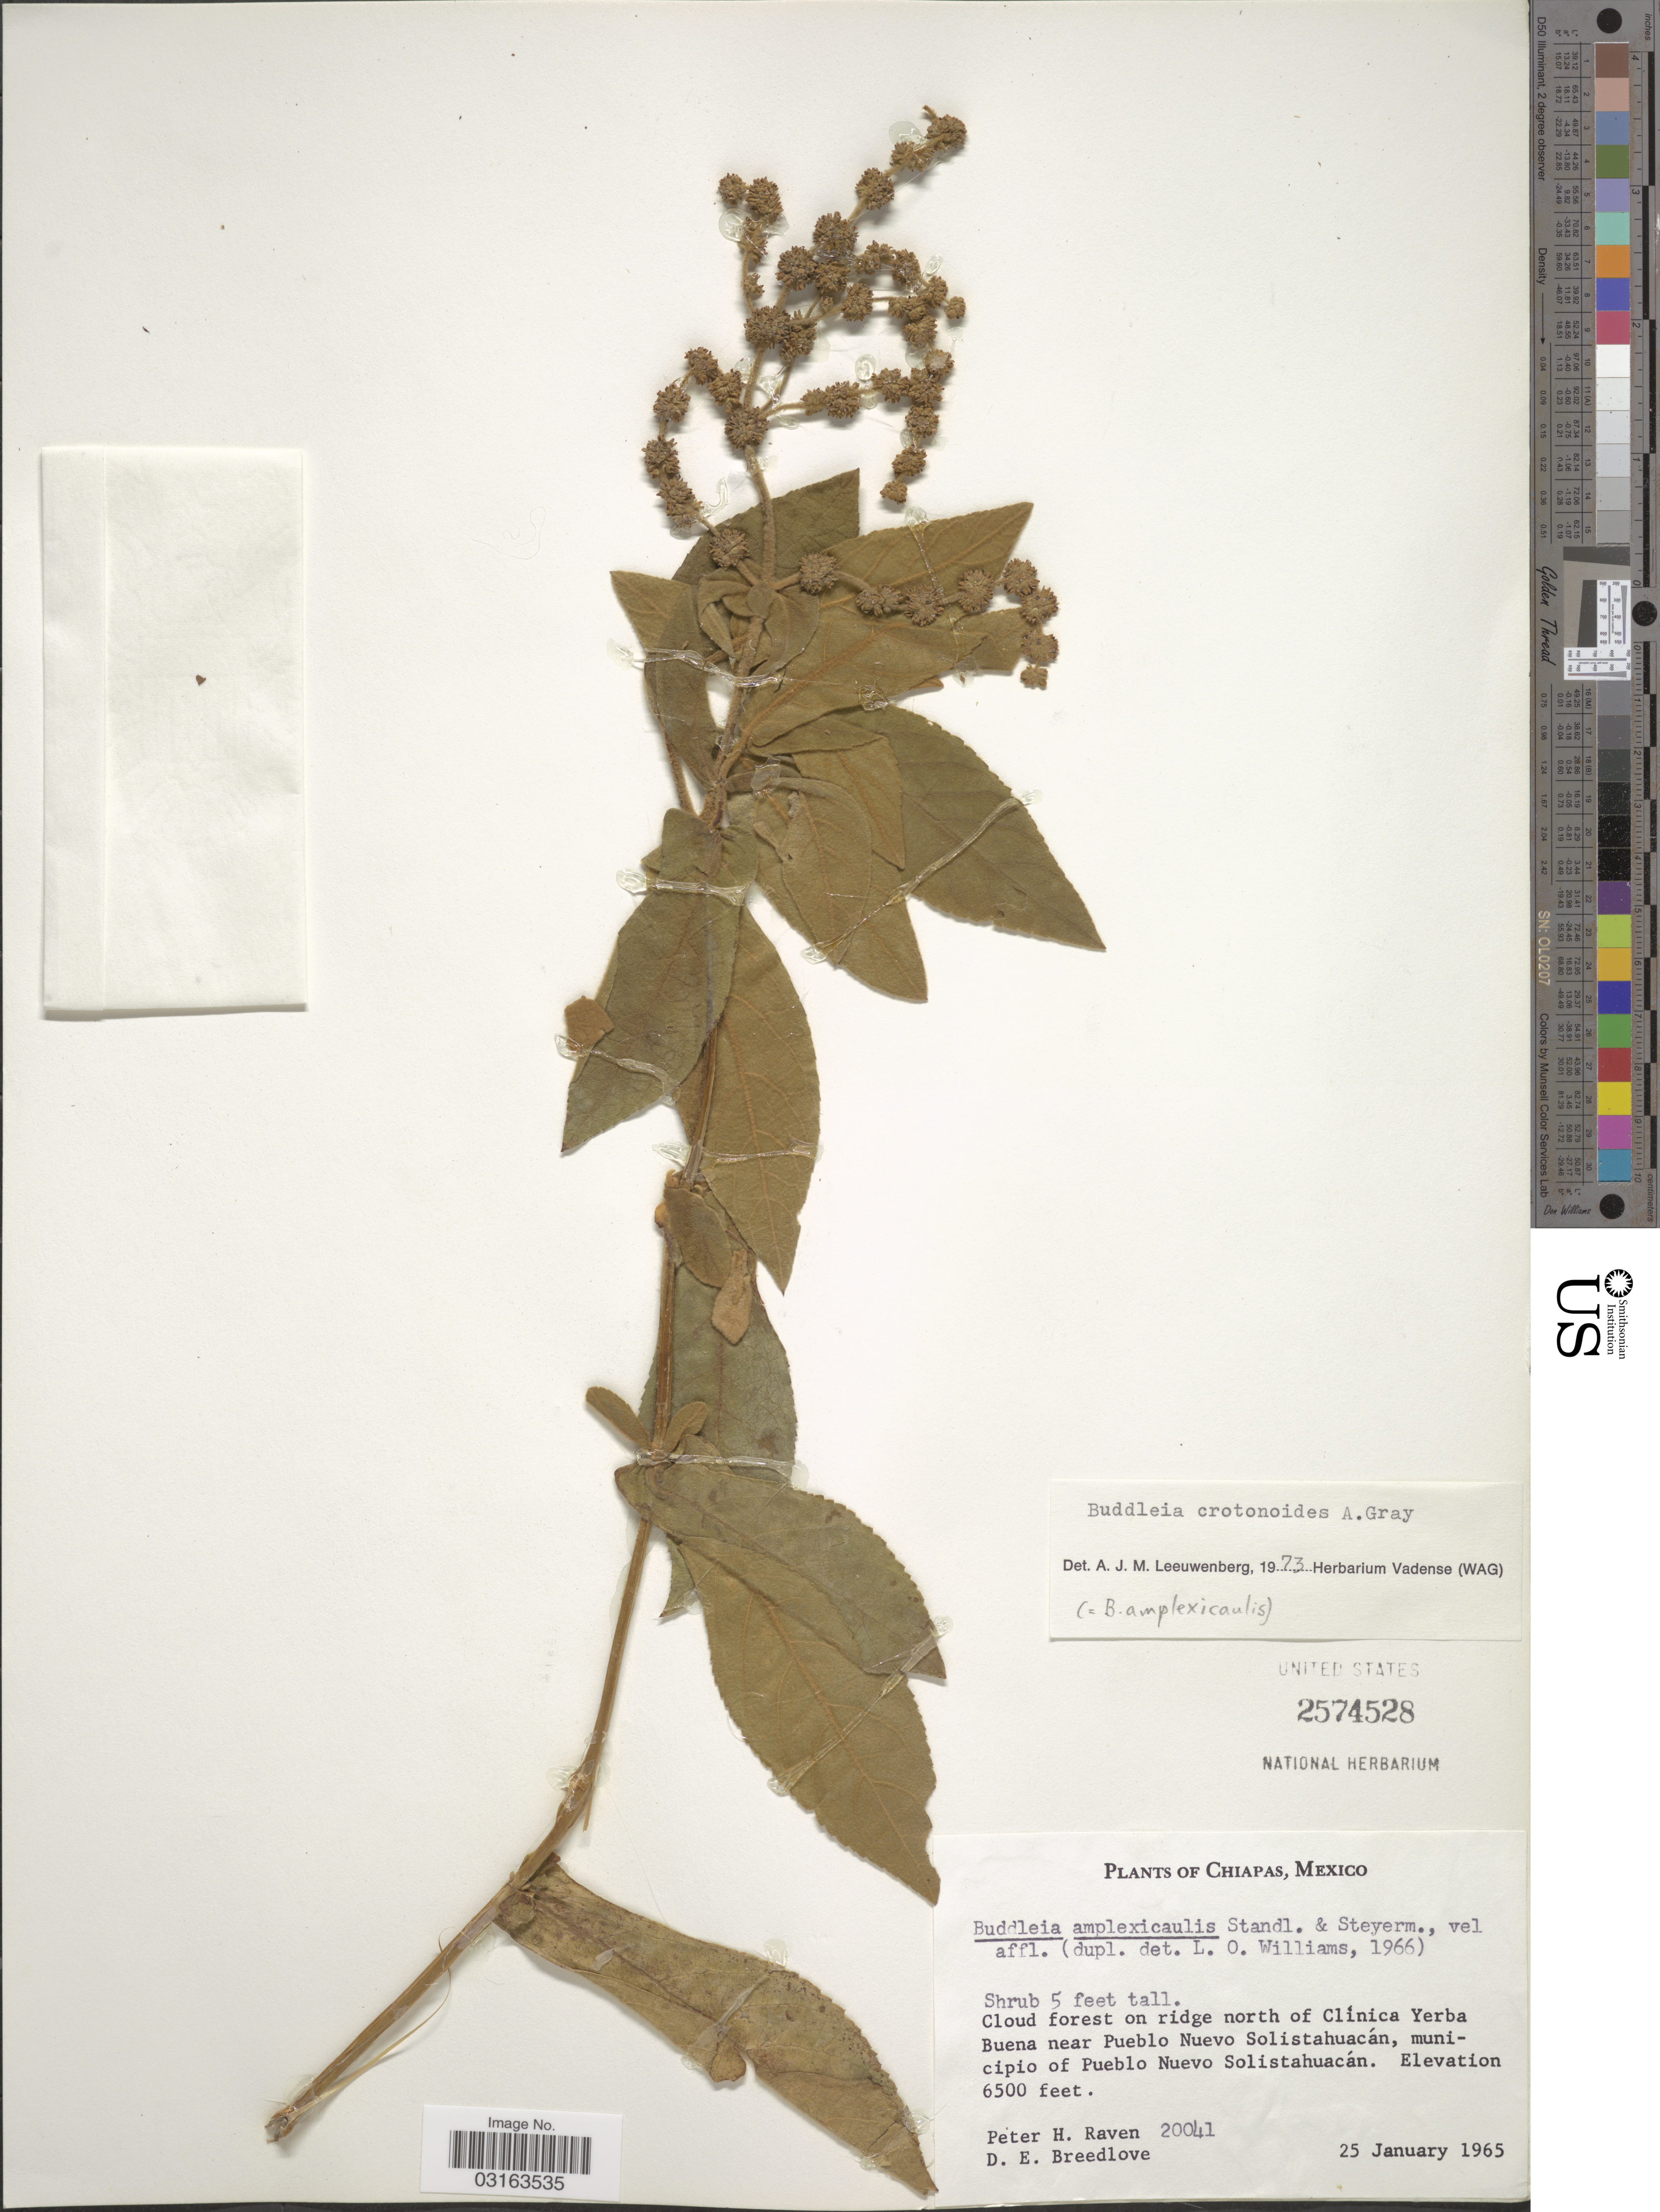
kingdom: Plantae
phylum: Tracheophyta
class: Magnoliopsida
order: Lamiales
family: Scrophulariaceae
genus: Buddleja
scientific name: Buddleja crotonoides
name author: A. Gray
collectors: P. Raven & D. E. Breedlove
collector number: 20041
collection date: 1965-01-25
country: Mexico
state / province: Chiapas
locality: On ridge north of Clinica Yerba Buena near Pueblo Nuevo Solistahuacán, municipio of Pueblo Nuevo Solistahuacán.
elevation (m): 1981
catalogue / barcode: US 2574528